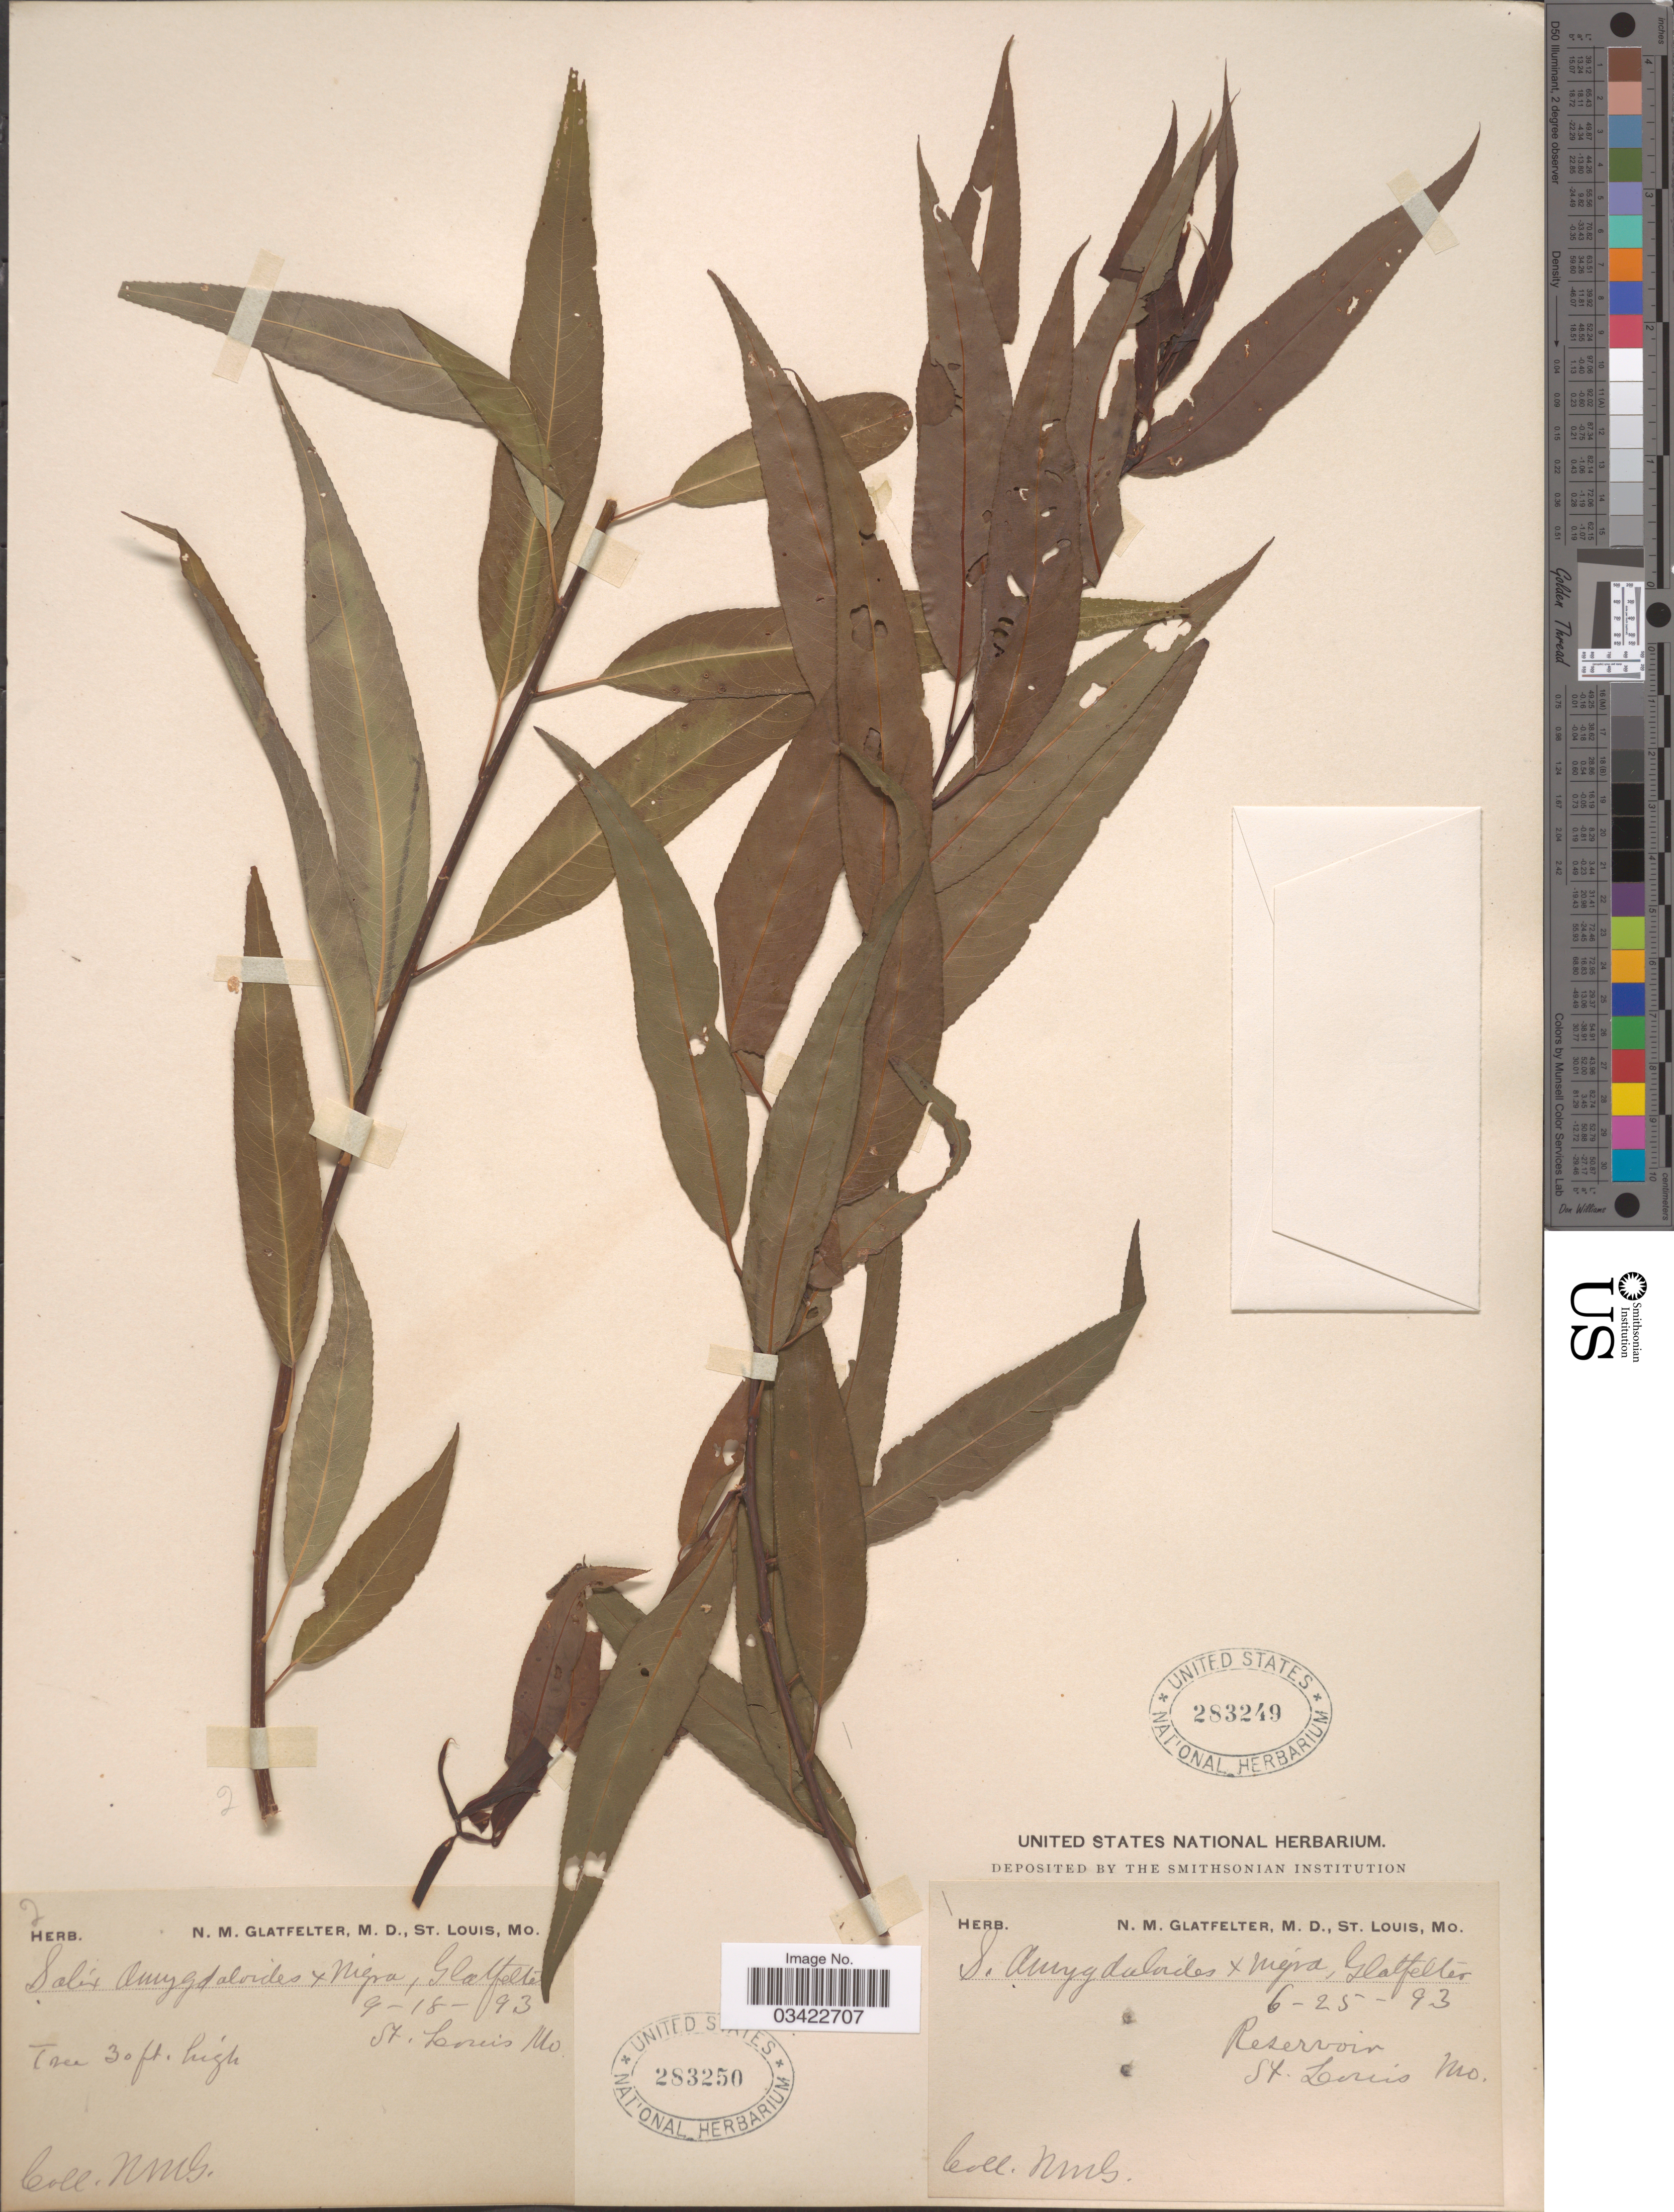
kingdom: Plantae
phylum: Tracheophyta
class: Magnoliopsida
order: Malpighiales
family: Salicaceae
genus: Salix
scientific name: Salix amygdaloides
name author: Andersson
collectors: N. M. Glatfelter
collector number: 1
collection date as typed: Transcribed d/m/y: 25/6/93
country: United States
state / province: Missouri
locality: Reservoir, St. Louis.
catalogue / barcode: US 283249-2